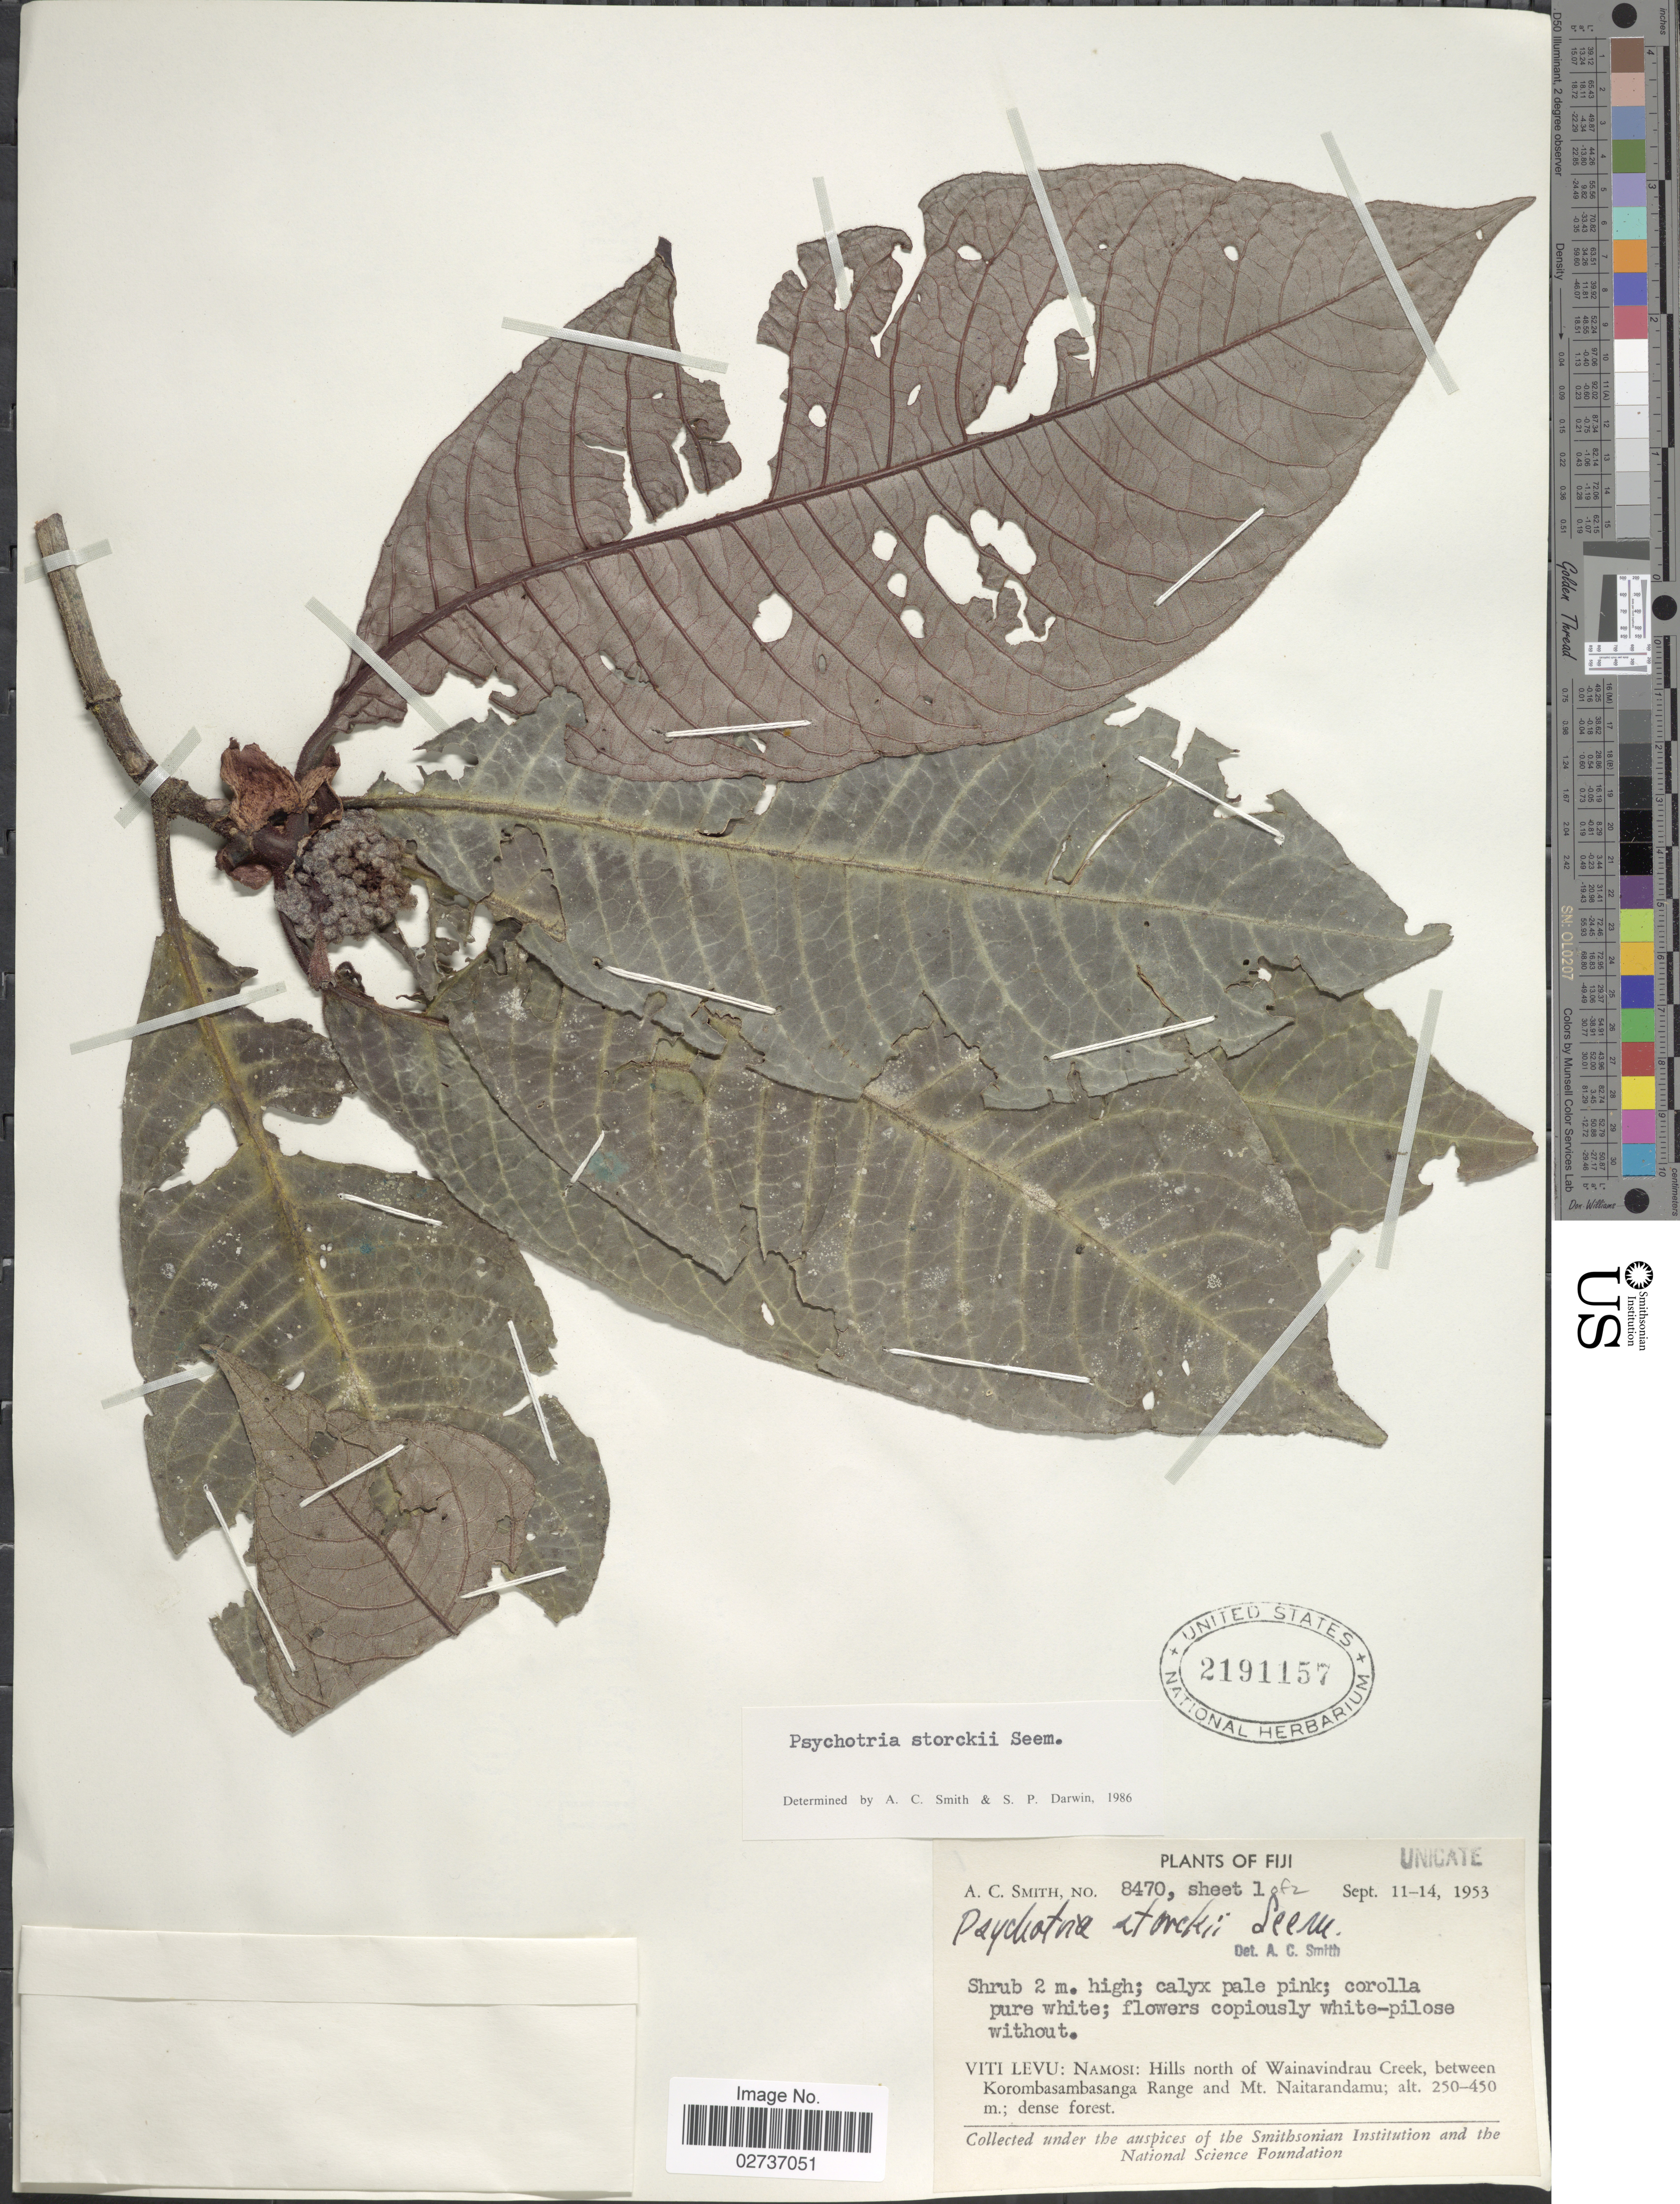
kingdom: Plantae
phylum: Tracheophyta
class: Magnoliopsida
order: Gentianales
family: Rubiaceae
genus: Psychotria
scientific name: Psychotria storckii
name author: Seem.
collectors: A. C. Smith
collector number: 8470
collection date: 1953-09-11/1953-09-14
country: Fiji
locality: Viti Levu: Namosi: Hills north of Wainavindrau Creek, between Korombasambasanga Range and Mt. Naitarandamu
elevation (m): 250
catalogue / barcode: US 2191157